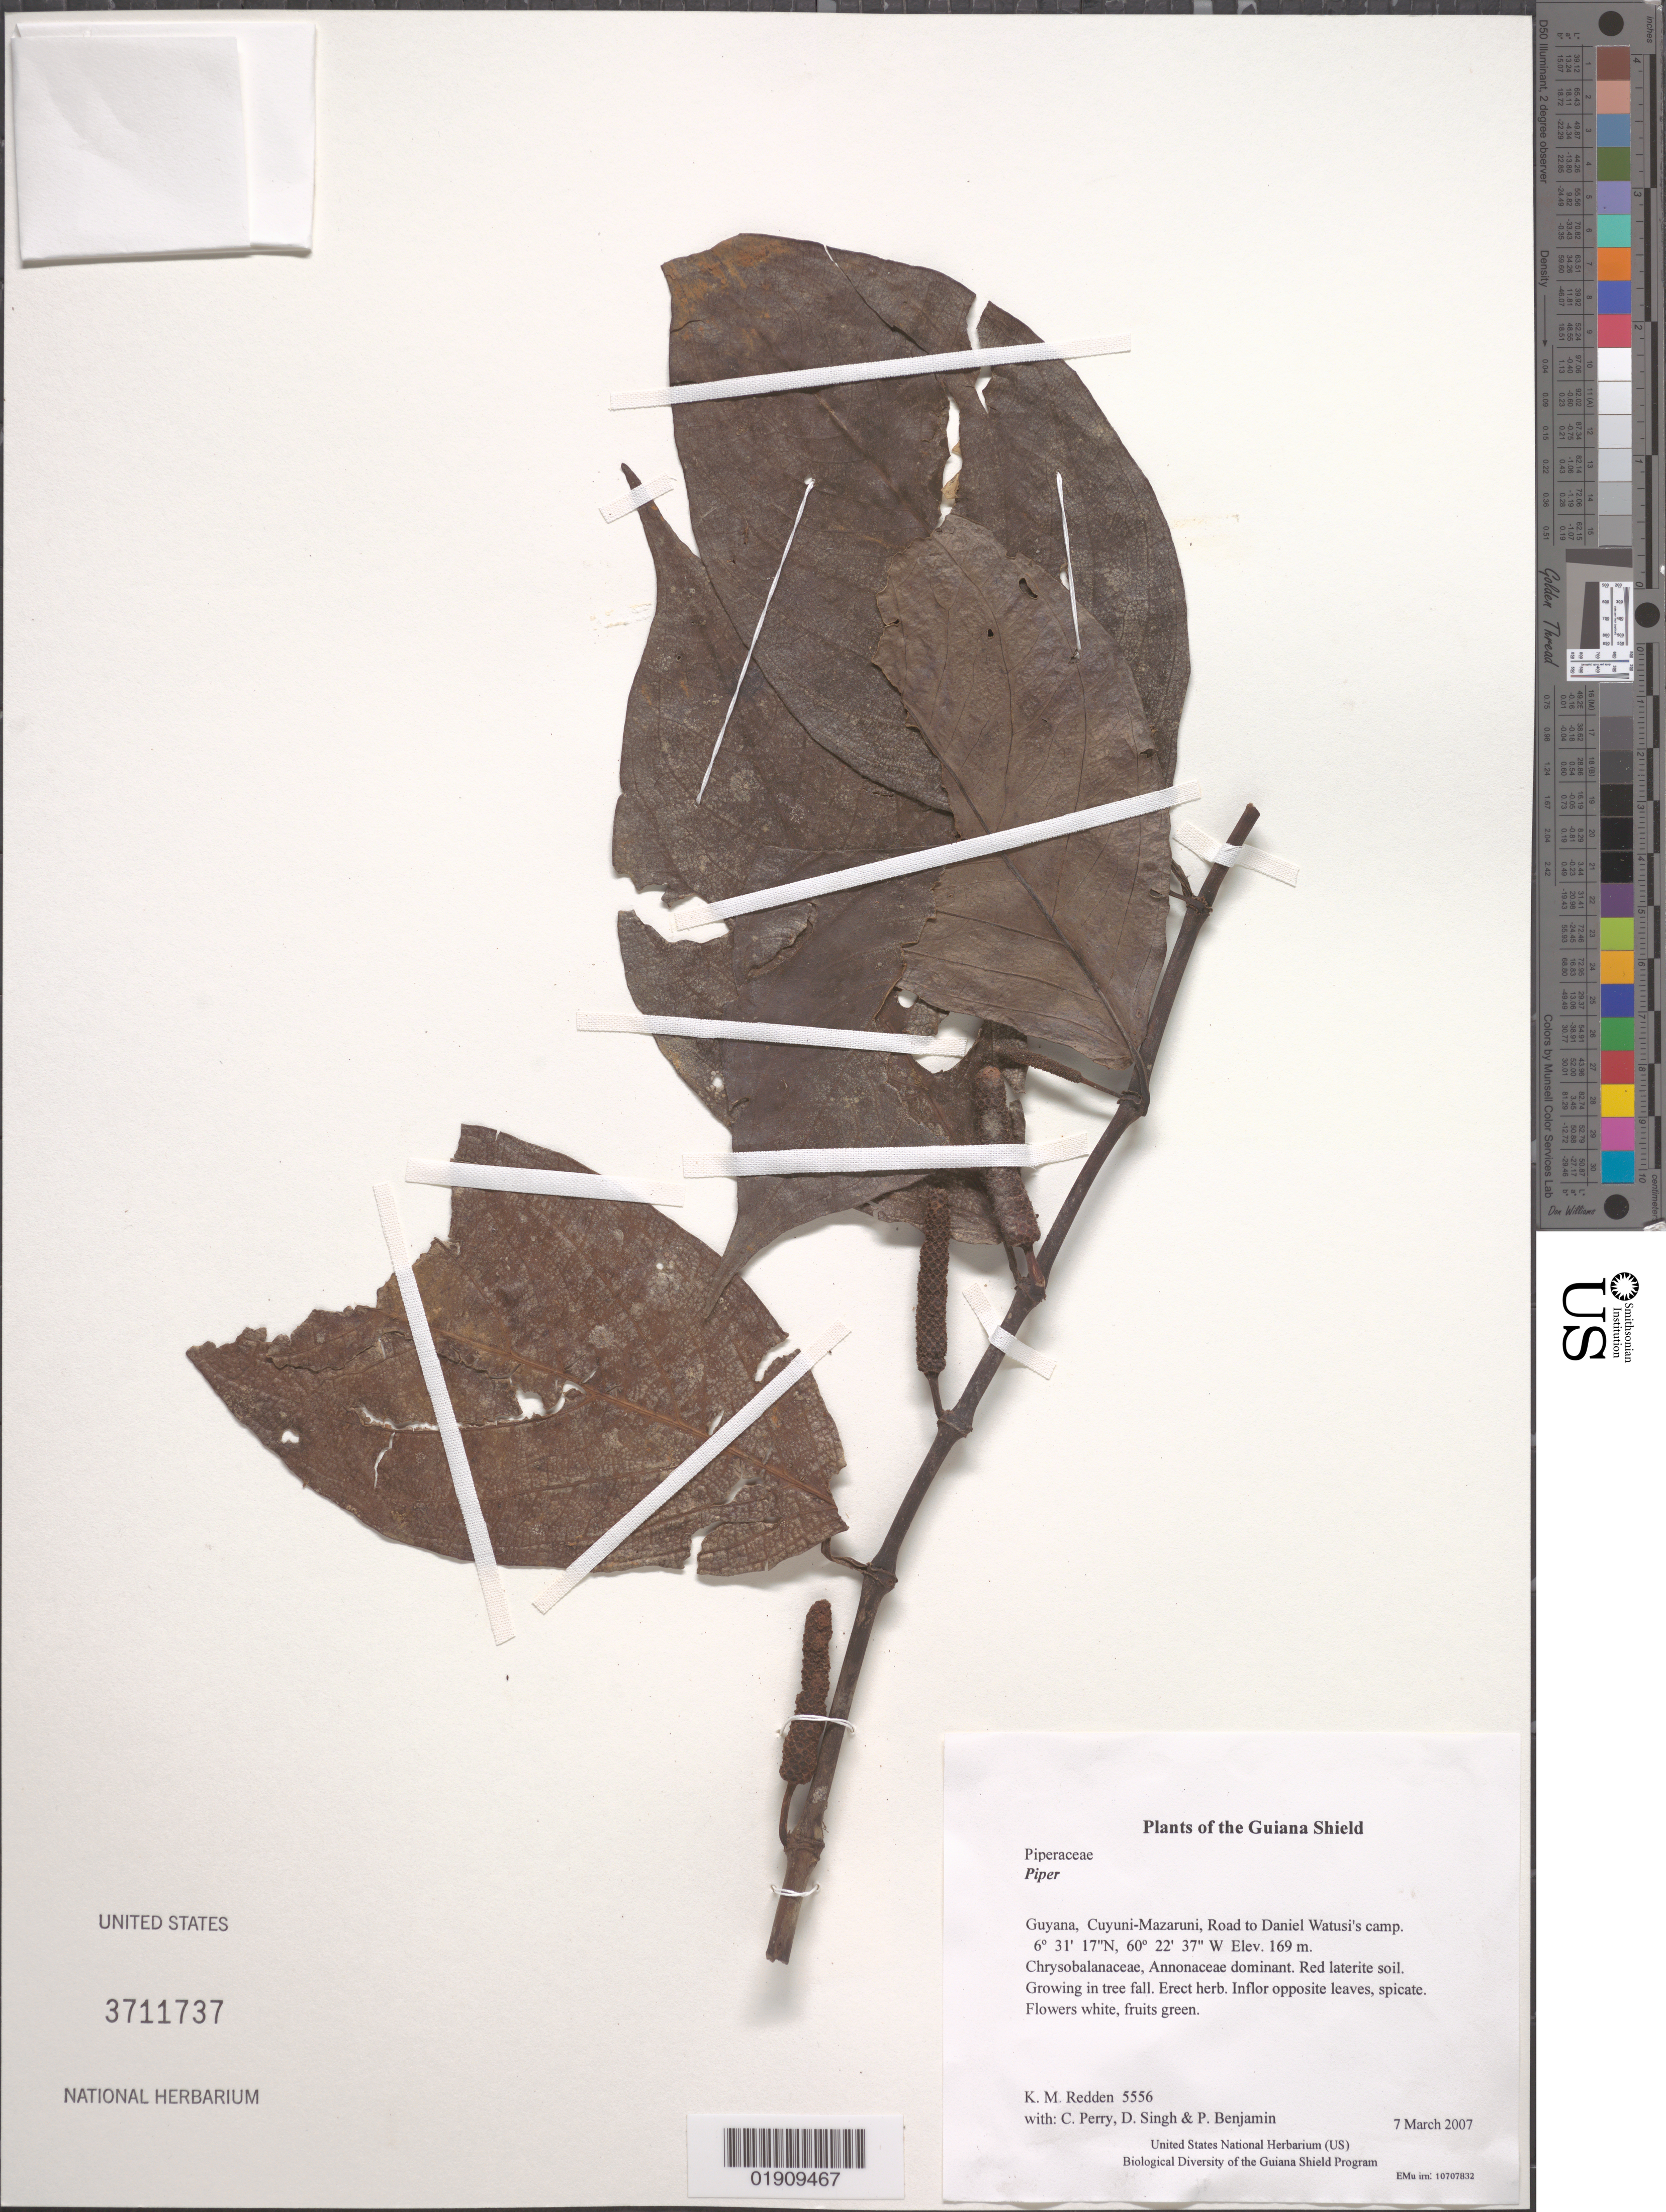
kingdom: Plantae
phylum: Tracheophyta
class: Magnoliopsida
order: Piperales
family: Piperaceae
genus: Piper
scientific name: Piper sp.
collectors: K. M. Redden, C. Perry, D. Singh & P. Benjamin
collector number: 5556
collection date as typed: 7 March 2007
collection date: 2007-03-07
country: Guyana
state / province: Cuyuni-Mazaruni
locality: Road to Daniel Watusi's camp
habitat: Chrysobalanaceae, Annonaceae dominant. Red laterite soil. Growing in tree fall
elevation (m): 169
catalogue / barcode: US 3711737